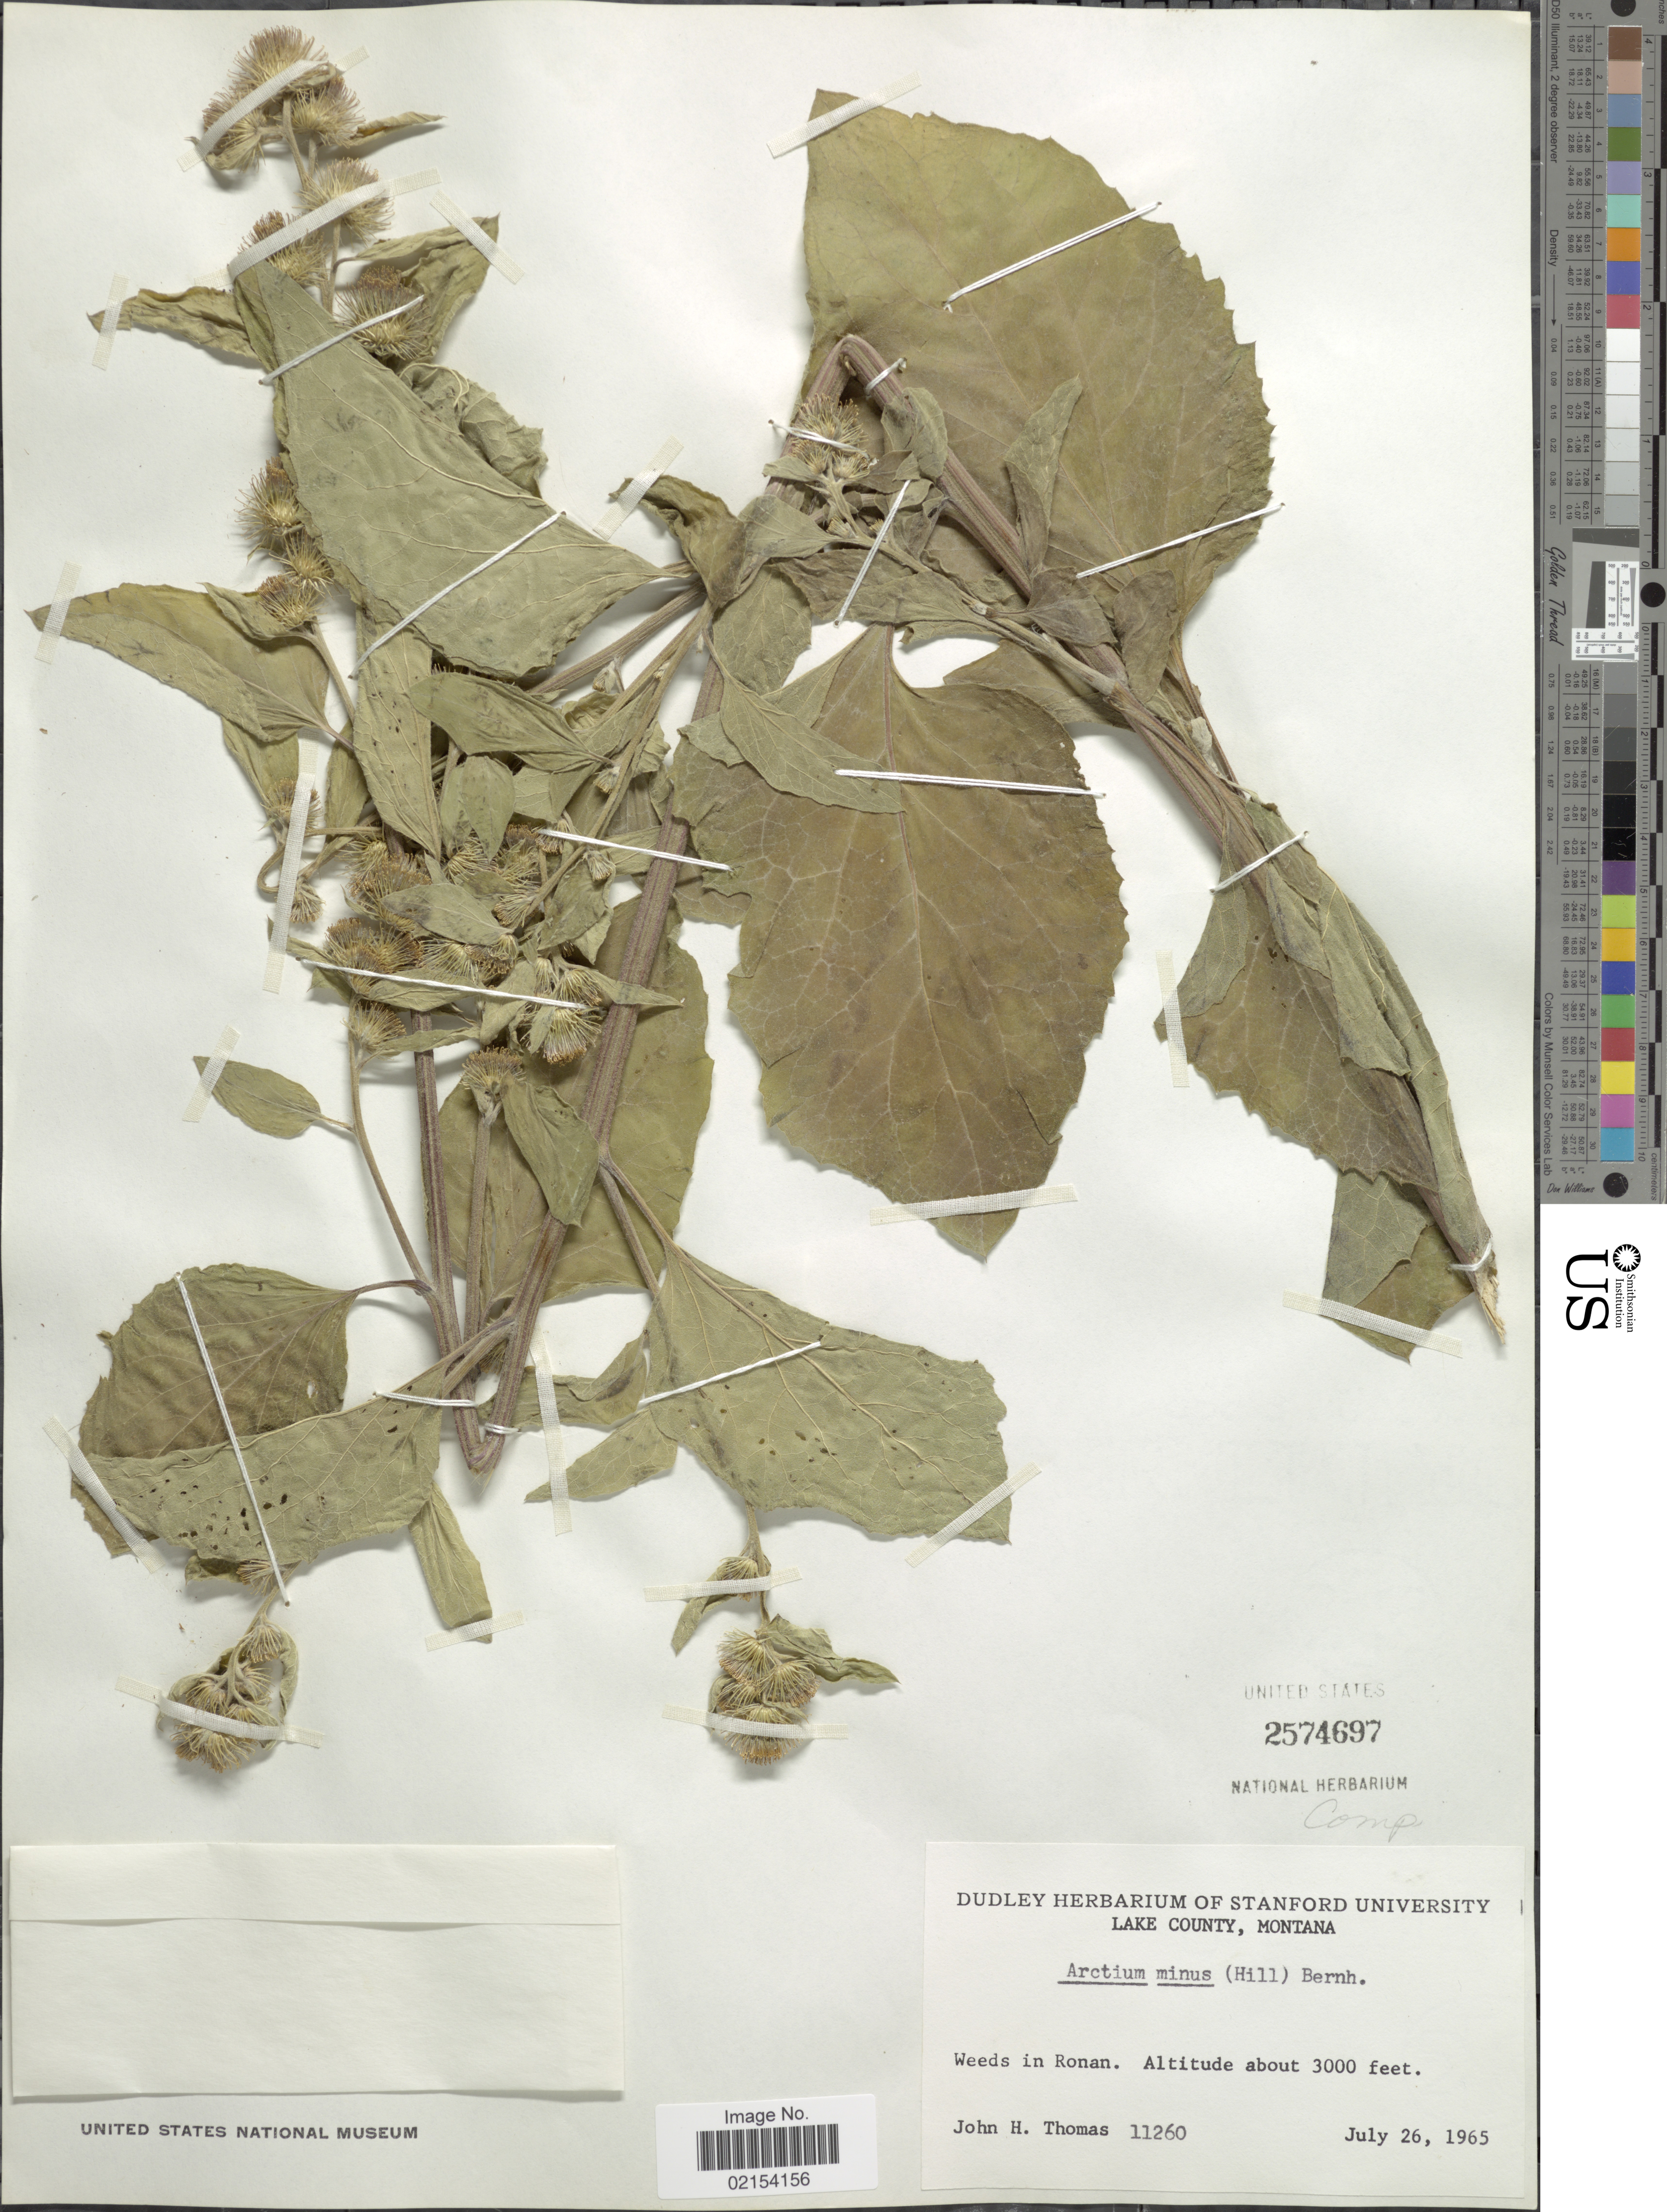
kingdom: Plantae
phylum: Tracheophyta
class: Magnoliopsida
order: Asterales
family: Asteraceae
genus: Arctium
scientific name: Arctium minus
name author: (Hill) Bernh.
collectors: J. H. Thomas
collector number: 11260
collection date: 1965-07-26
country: United States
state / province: Montana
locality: Lake County. Weeds in Ronan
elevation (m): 914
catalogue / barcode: US 2574697